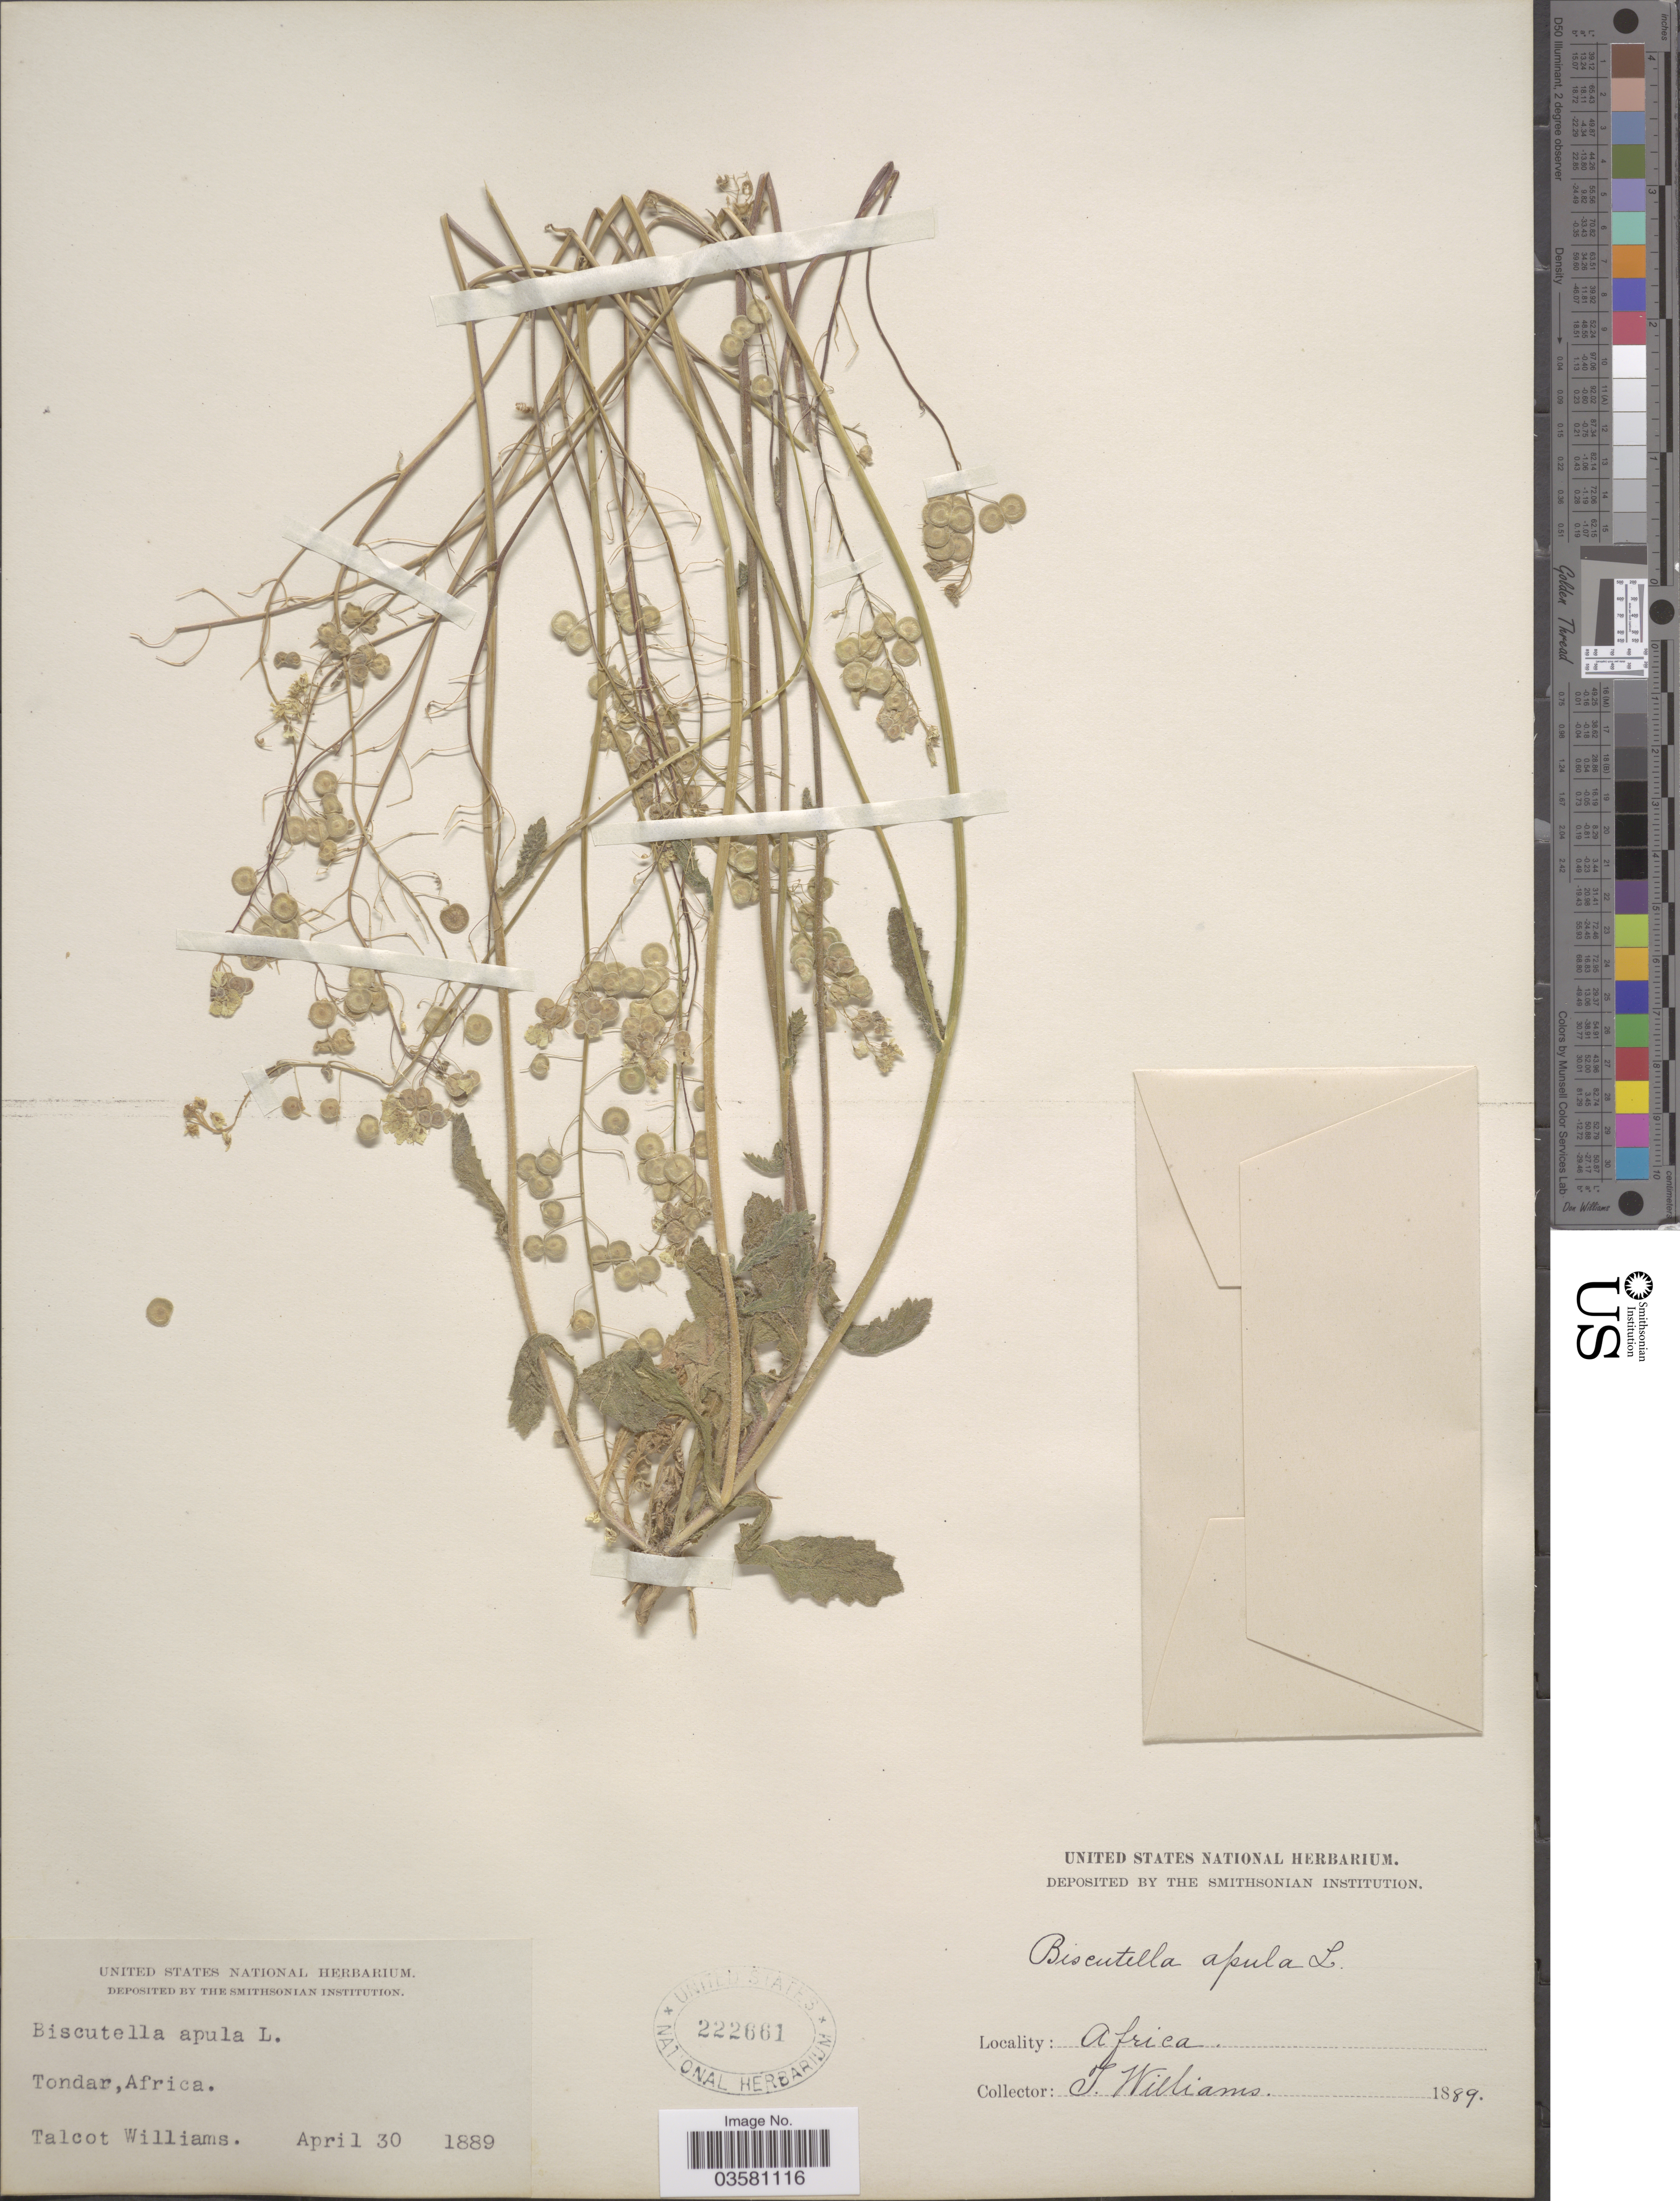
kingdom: Plantae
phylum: Tracheophyta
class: Magnoliopsida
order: Brassicales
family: Brassicaceae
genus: Biscutella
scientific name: Biscutella apula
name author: L.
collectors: T. Williams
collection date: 1889-04-30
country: Morocco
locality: Tondar.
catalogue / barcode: US 222661